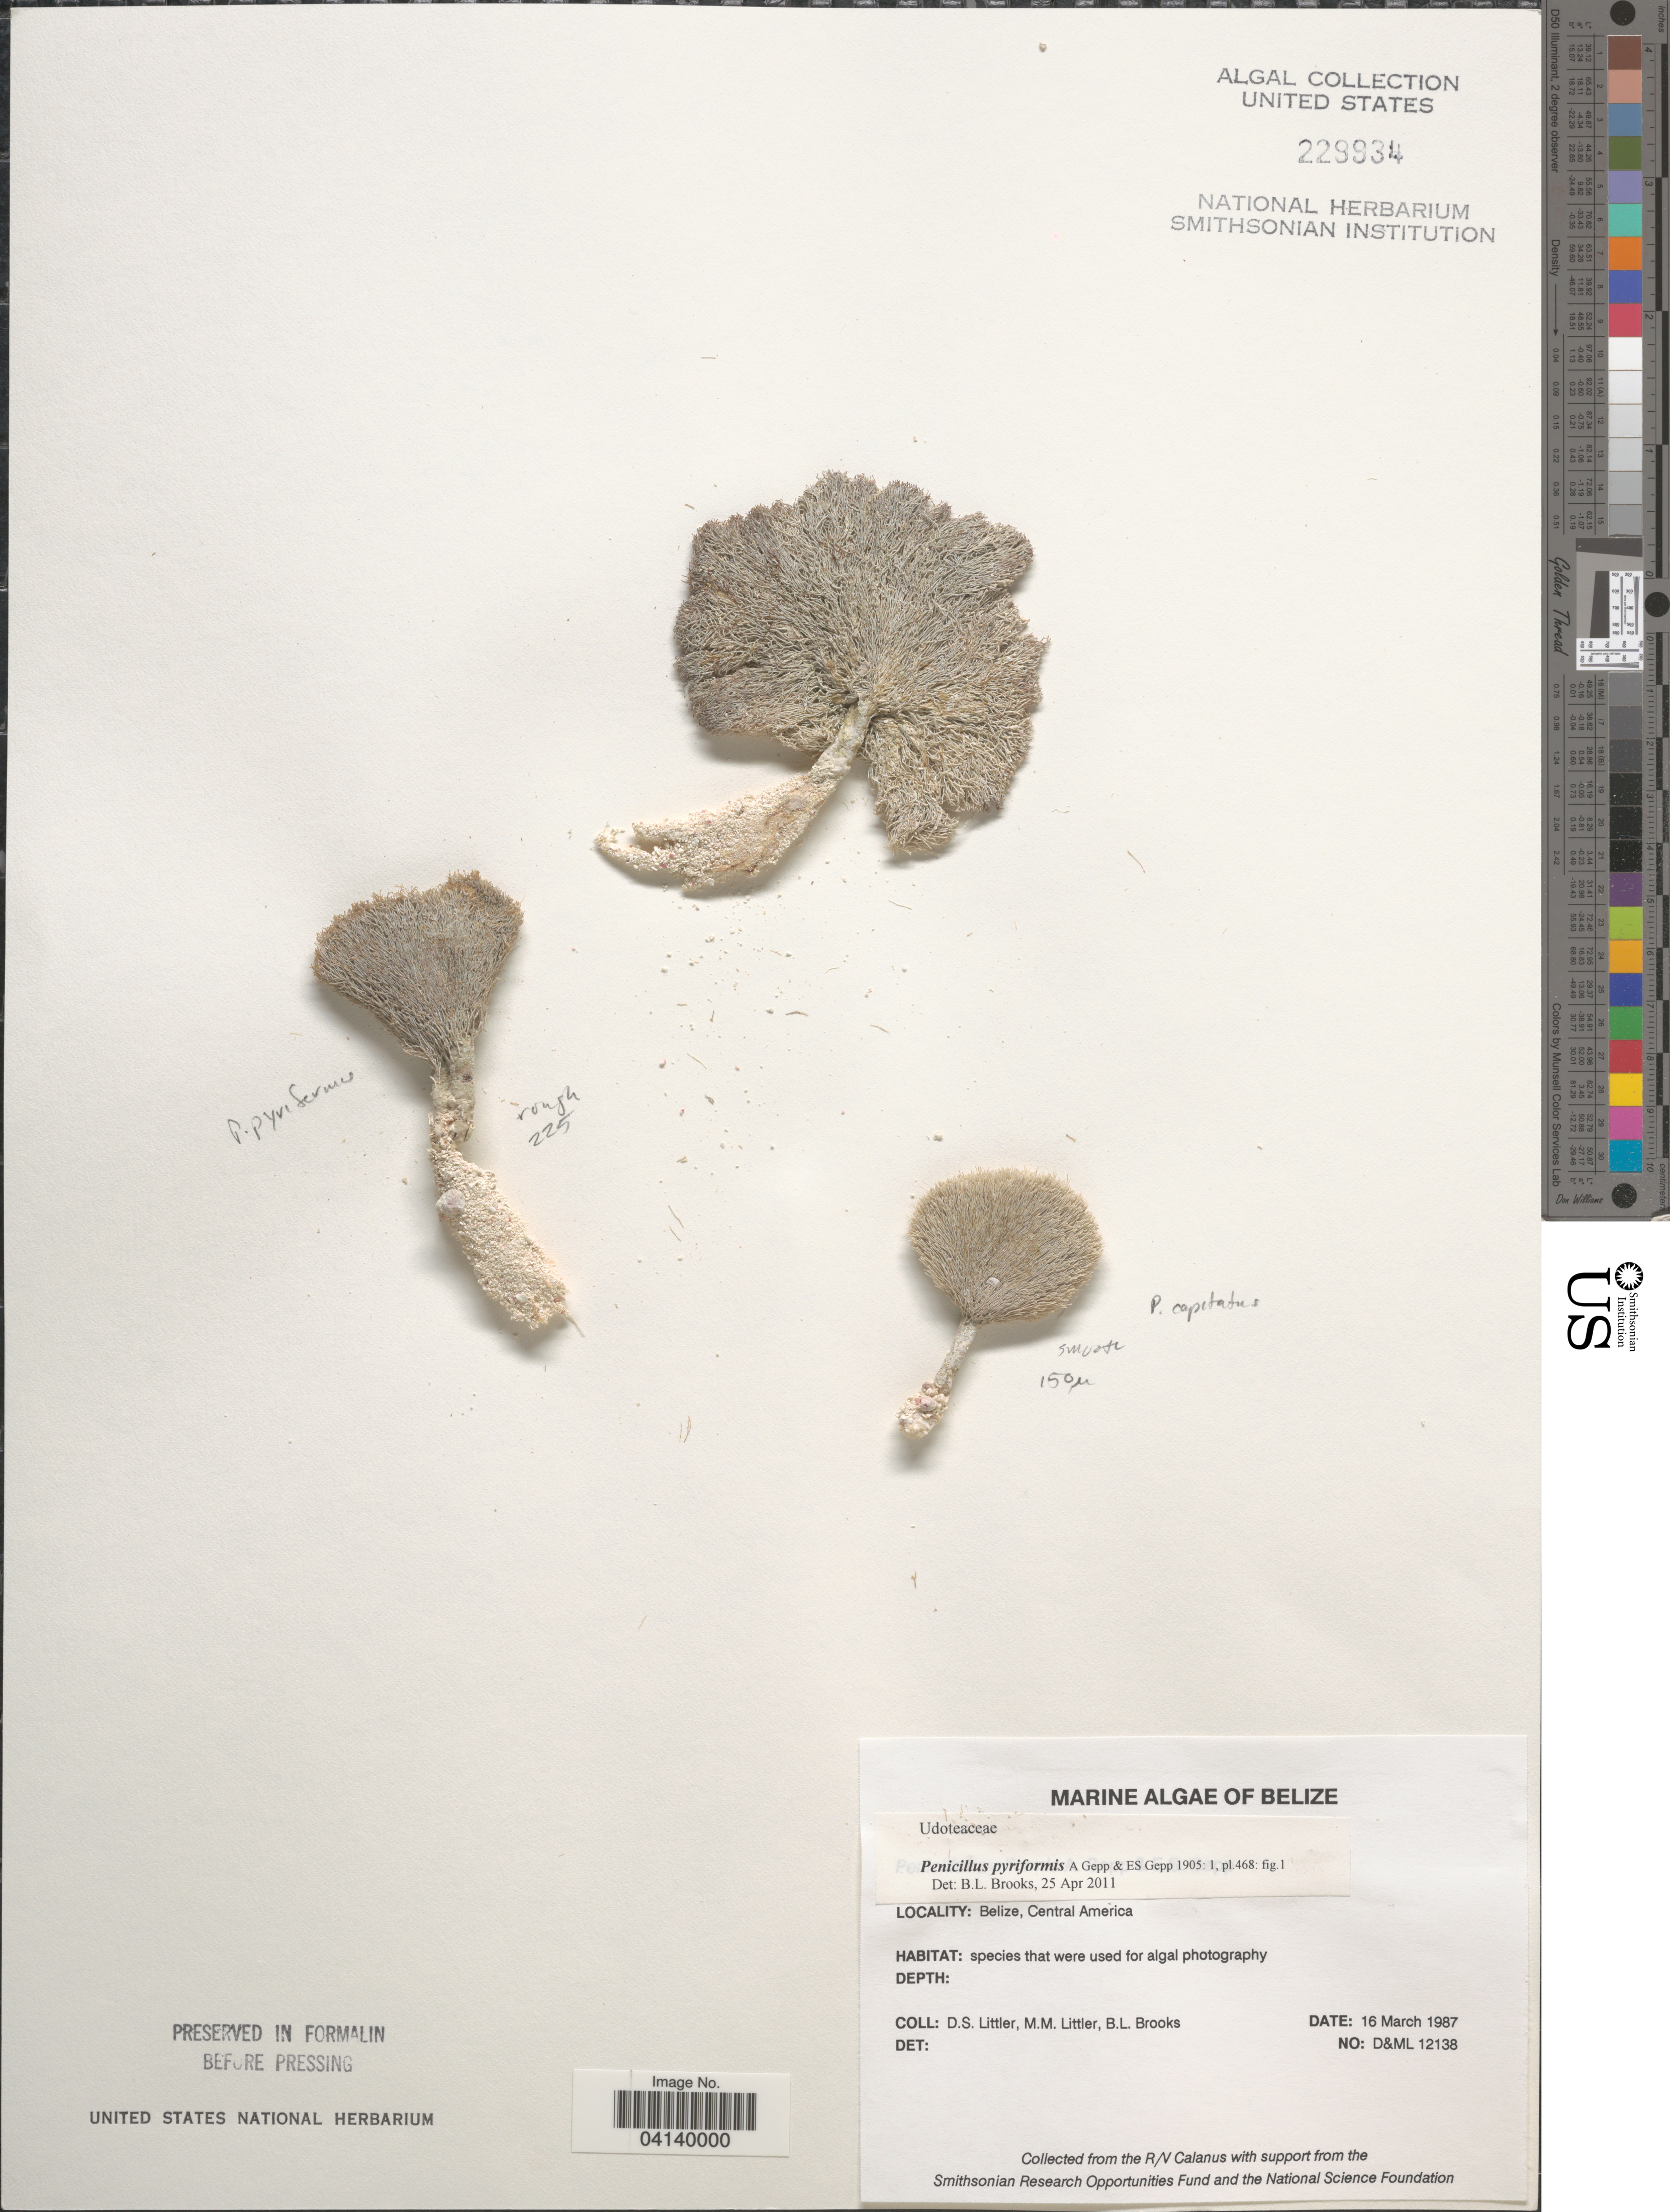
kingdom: Plantae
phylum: Chlorophyta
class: Ulvophyceae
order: Bryopsidales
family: Udoteaceae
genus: Penicillus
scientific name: Penicillus pyriformis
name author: A. Gepp & E. Gepp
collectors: D. S. Littler & B. Brooks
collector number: D&ML12138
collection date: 1987-03-16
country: Belize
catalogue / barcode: US 229934